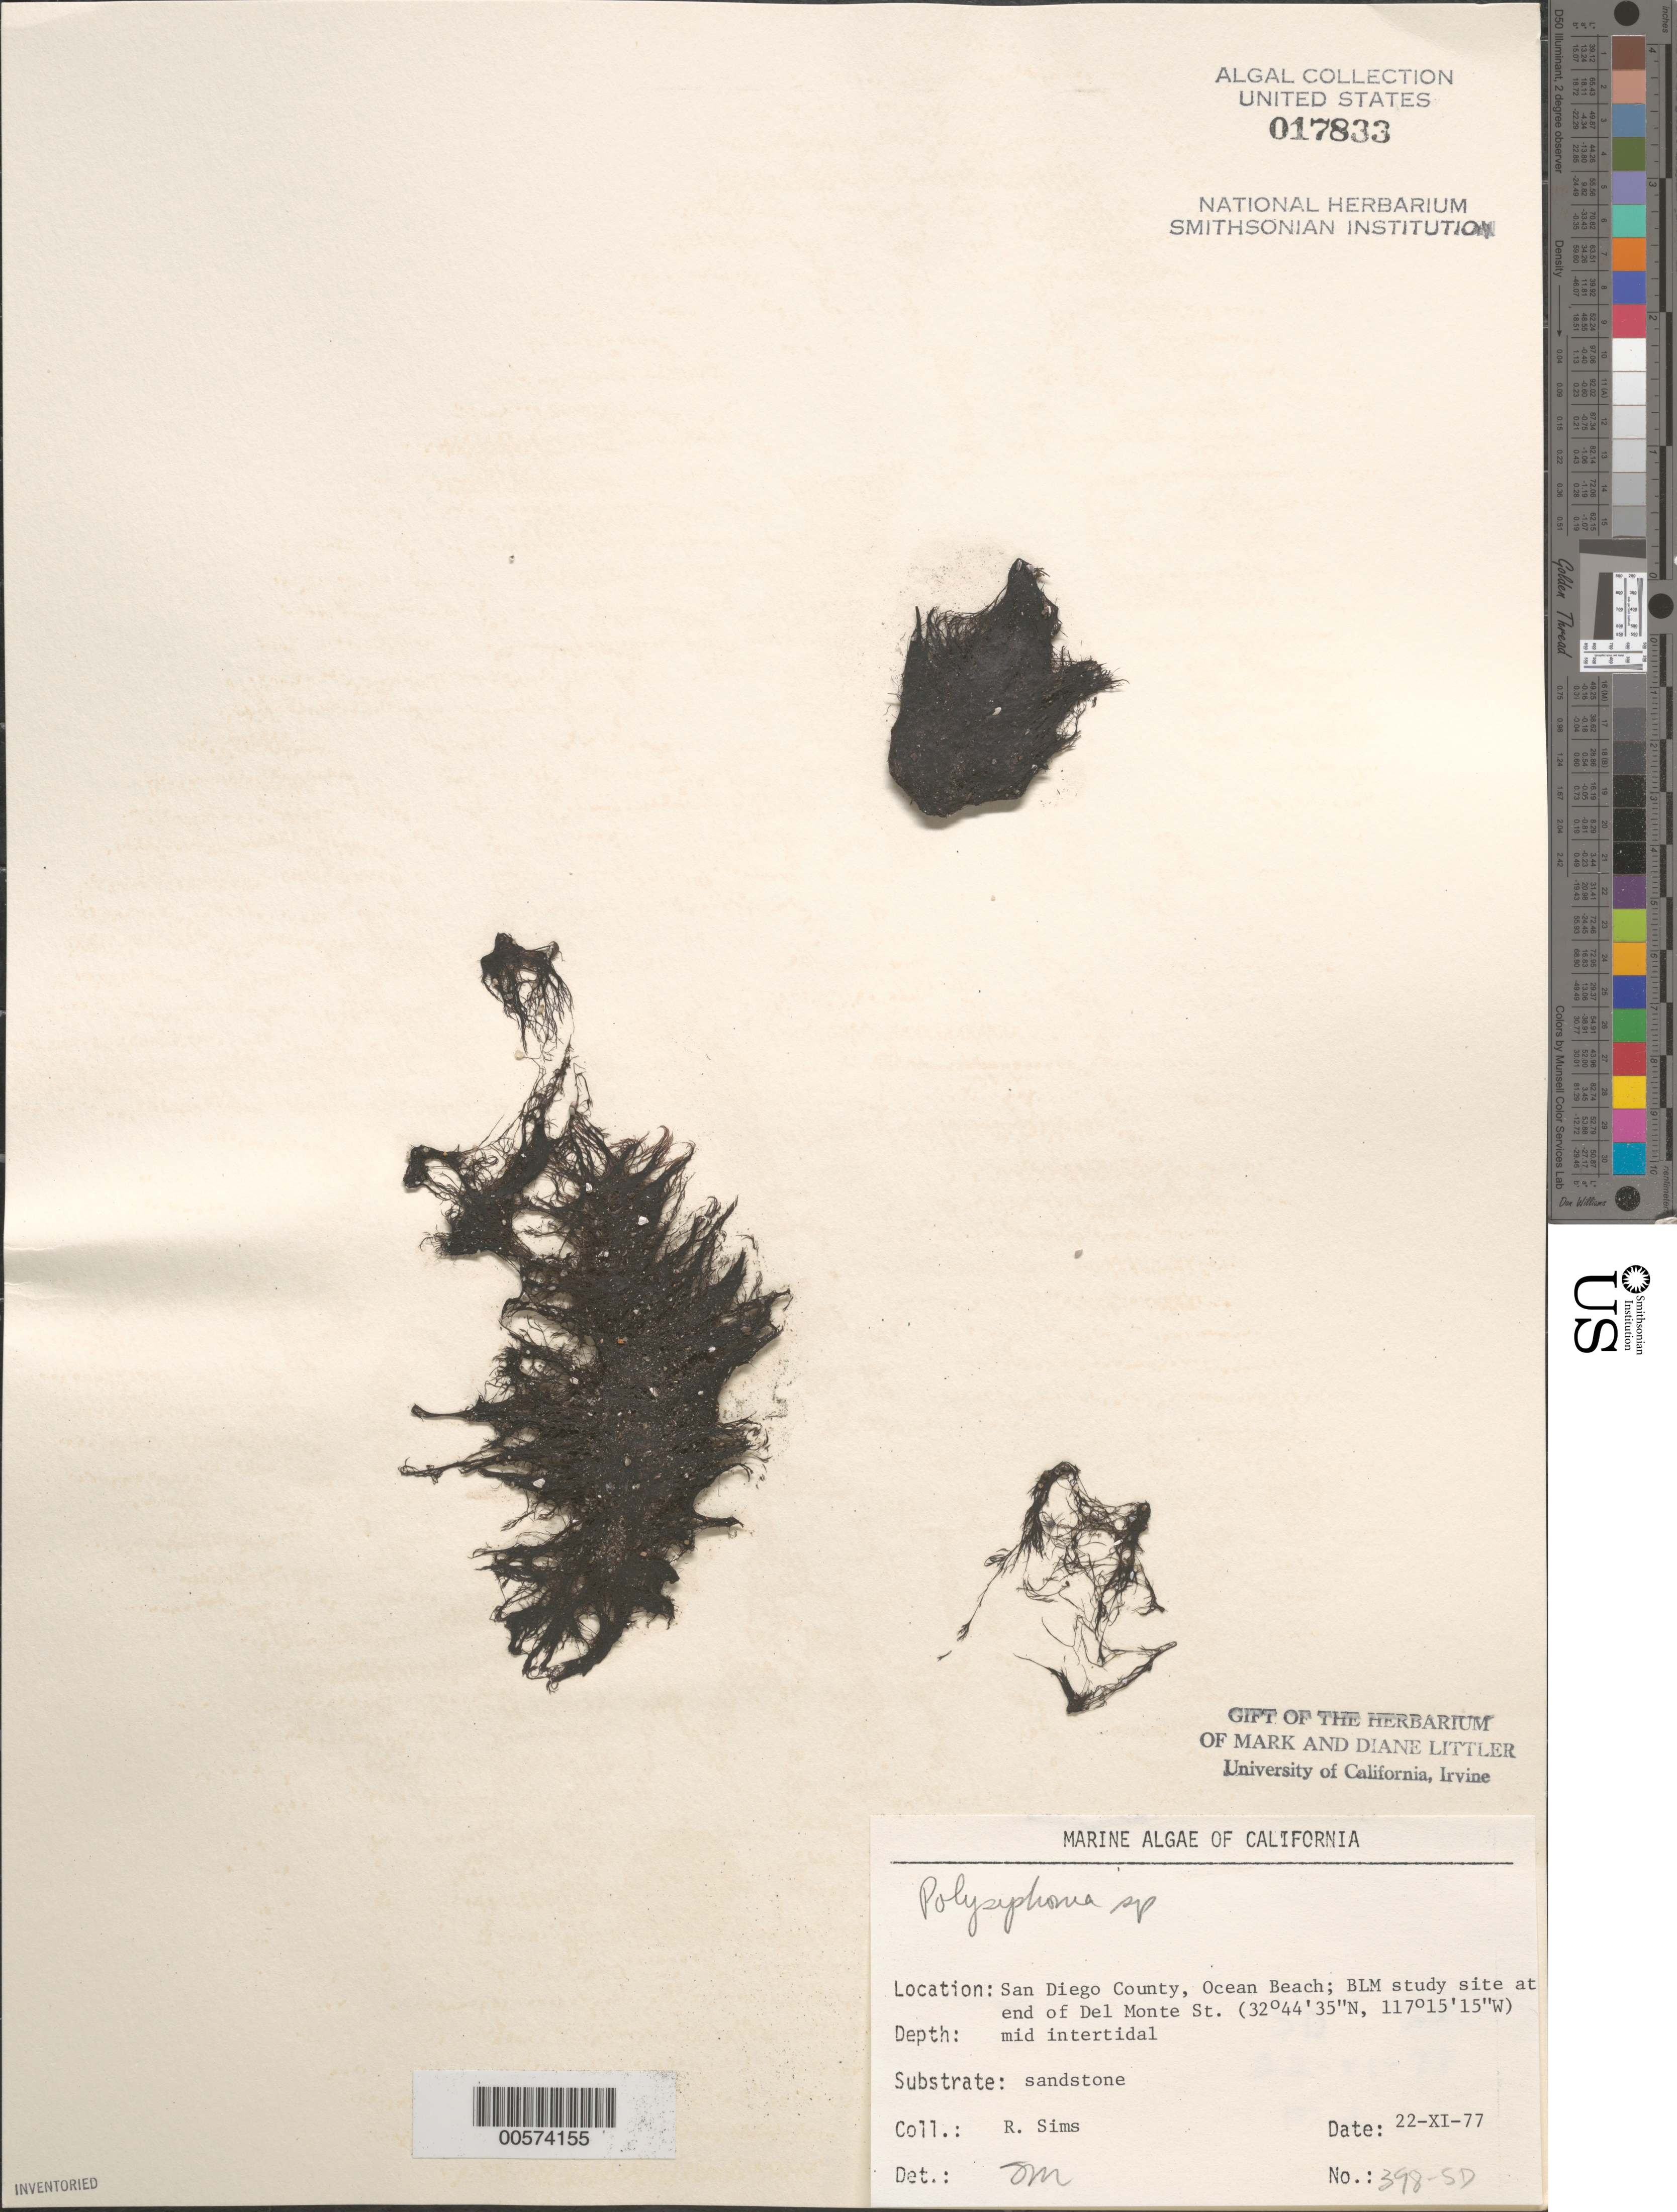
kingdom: Plantae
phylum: Rhodophyta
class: Florideophyceae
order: Ceramiales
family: Rhodomelaceae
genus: Polysiphonia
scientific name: Polysiphonia sp.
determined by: Murray, S. N.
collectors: R. H. Sims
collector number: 398-sd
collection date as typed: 22 Nov 1977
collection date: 1977-11-22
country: United States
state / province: California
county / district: San Diego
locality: Ocean Beach, end of Del Monte Street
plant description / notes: BLM-SOCALBIGHT Rocky Intertidal Survey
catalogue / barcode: US 17833